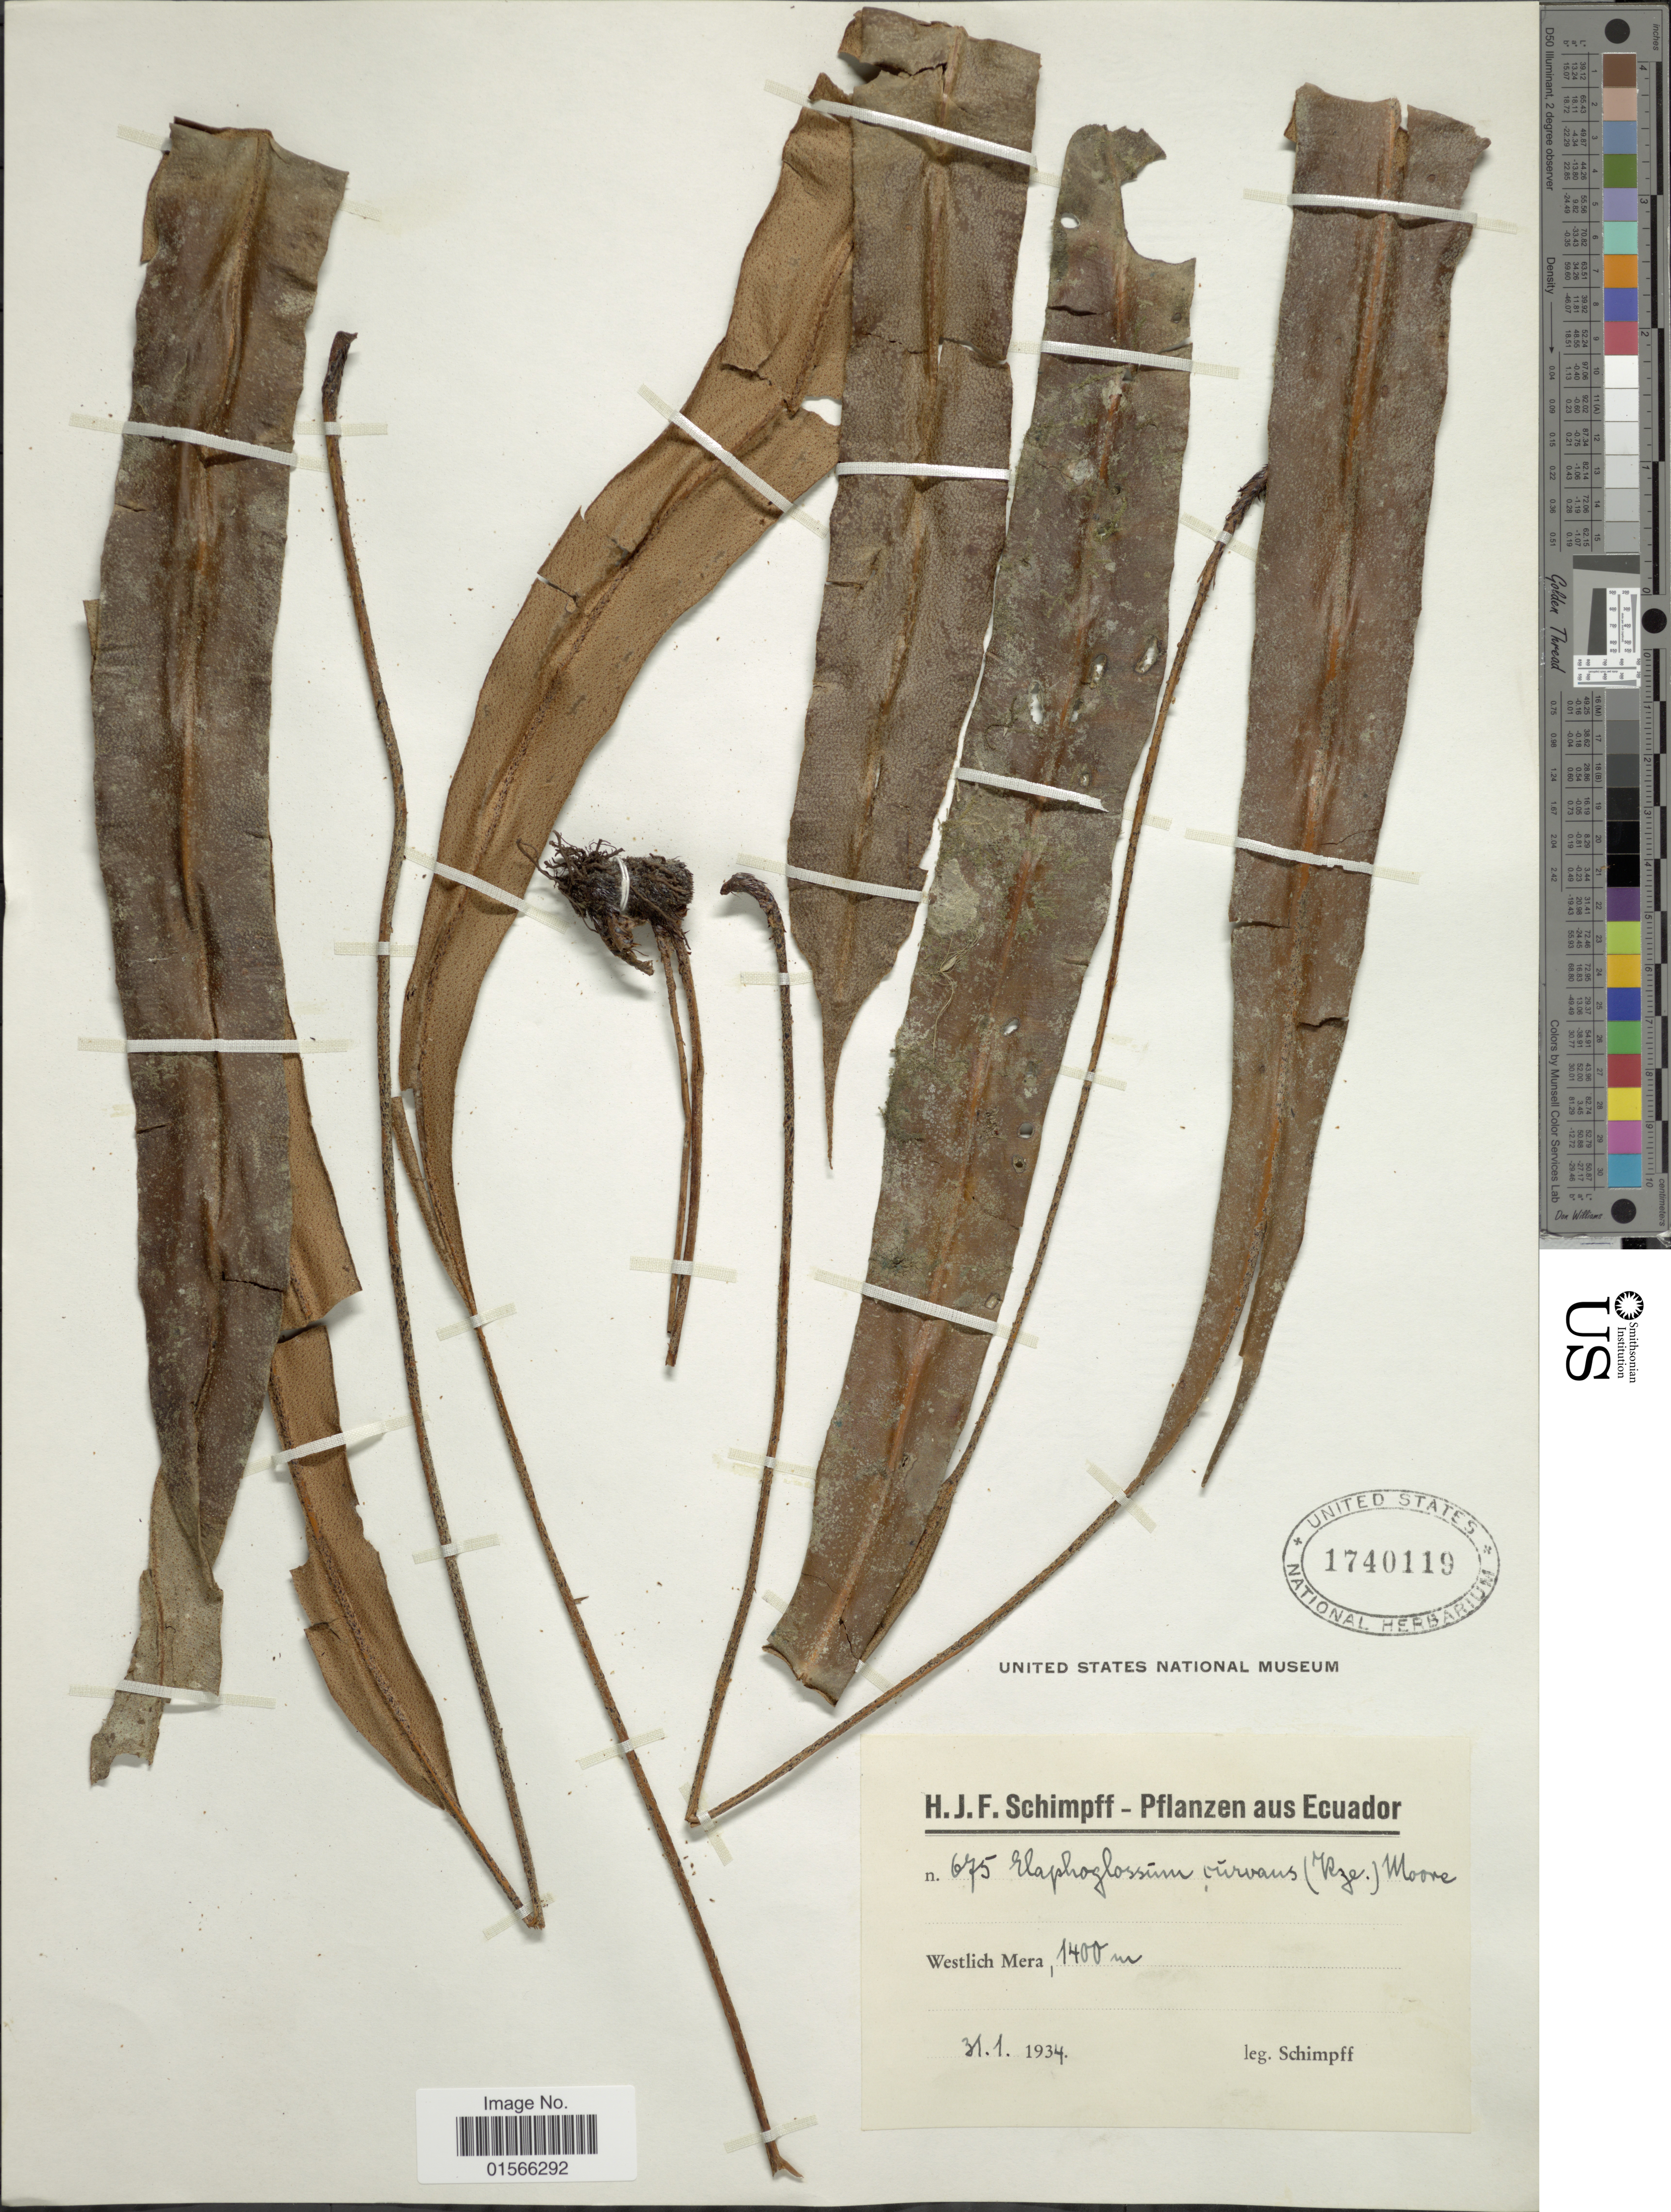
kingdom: Plantae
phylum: Tracheophyta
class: Polypodiopsida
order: Polypodiales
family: Dryopteridaceae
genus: Elaphoglossum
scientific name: Elaphoglossum curvans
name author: (Kunze) A. Rojas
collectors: Schimpff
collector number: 675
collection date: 1934-01-31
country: Ecuador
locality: Westlich Mera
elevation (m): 1400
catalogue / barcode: US 1740119